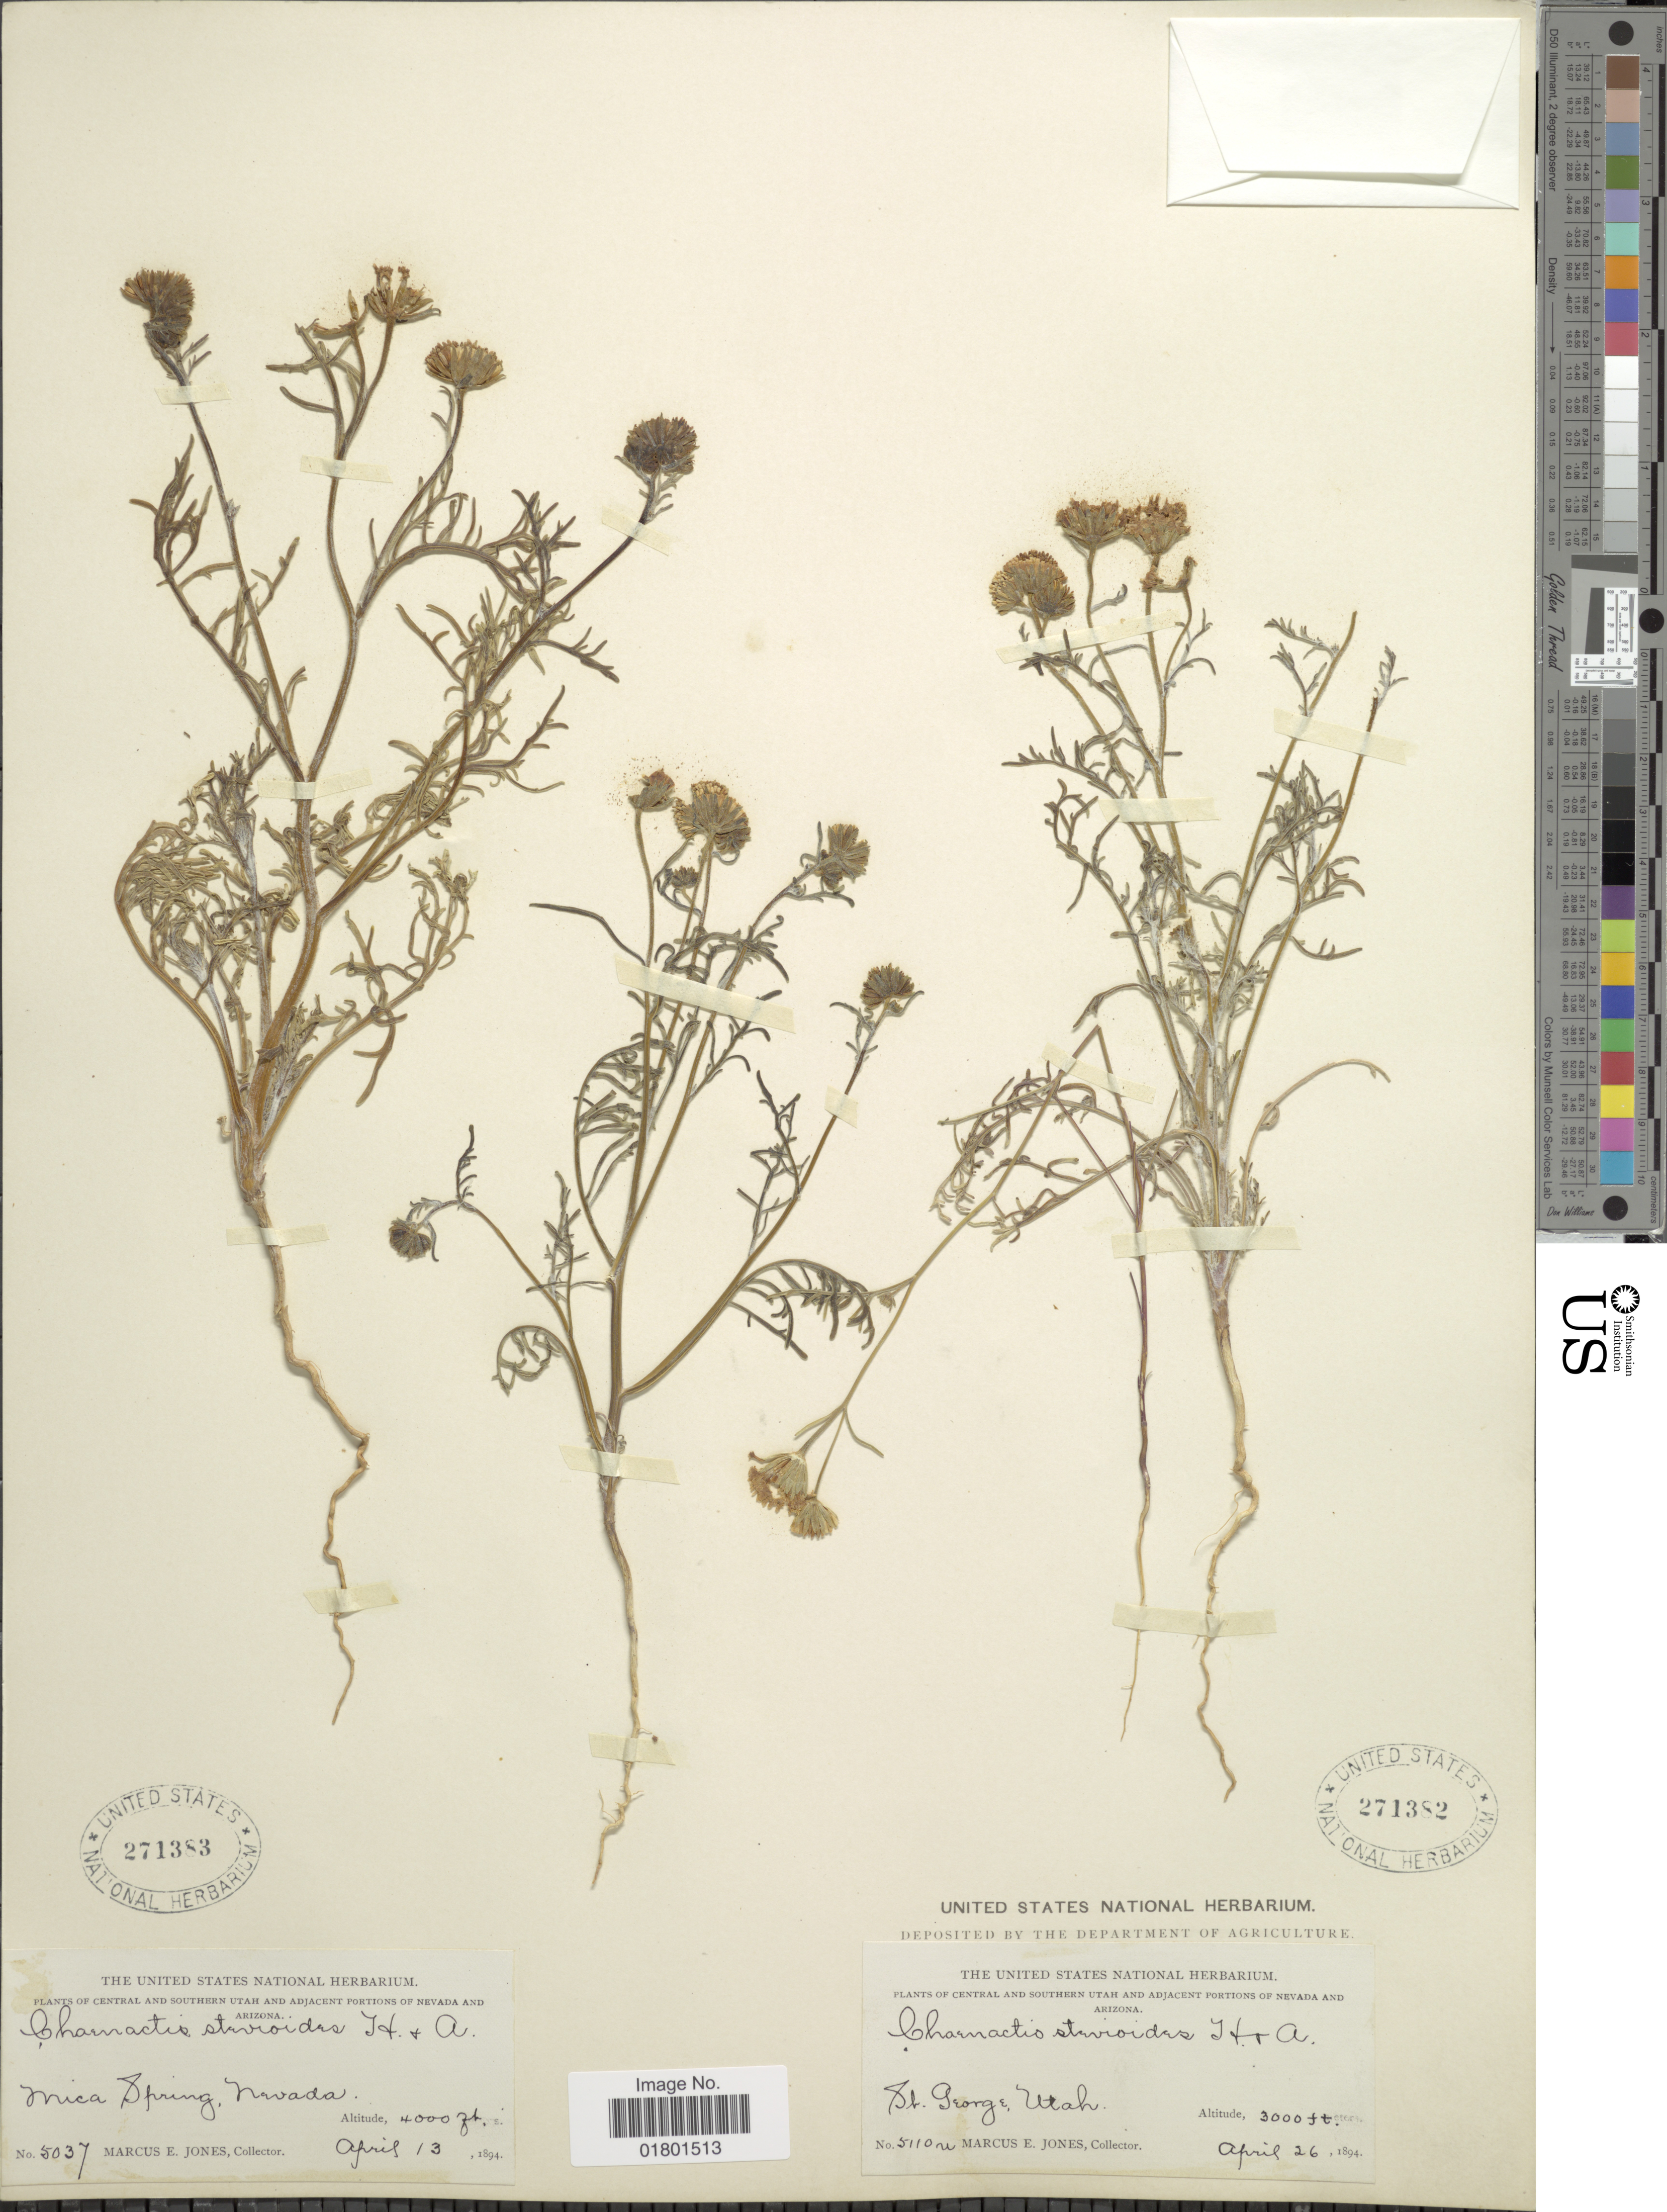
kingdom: Plantae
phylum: Tracheophyta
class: Magnoliopsida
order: Asterales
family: Asteraceae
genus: Chaenactis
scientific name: Chaenactis stevioides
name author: Hook. & Arn.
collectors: M. E. Jones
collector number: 5110u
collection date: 1894-05-26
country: United States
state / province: Utah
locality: Central and Southern Utah, St. George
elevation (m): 914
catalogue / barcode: US 271382-2